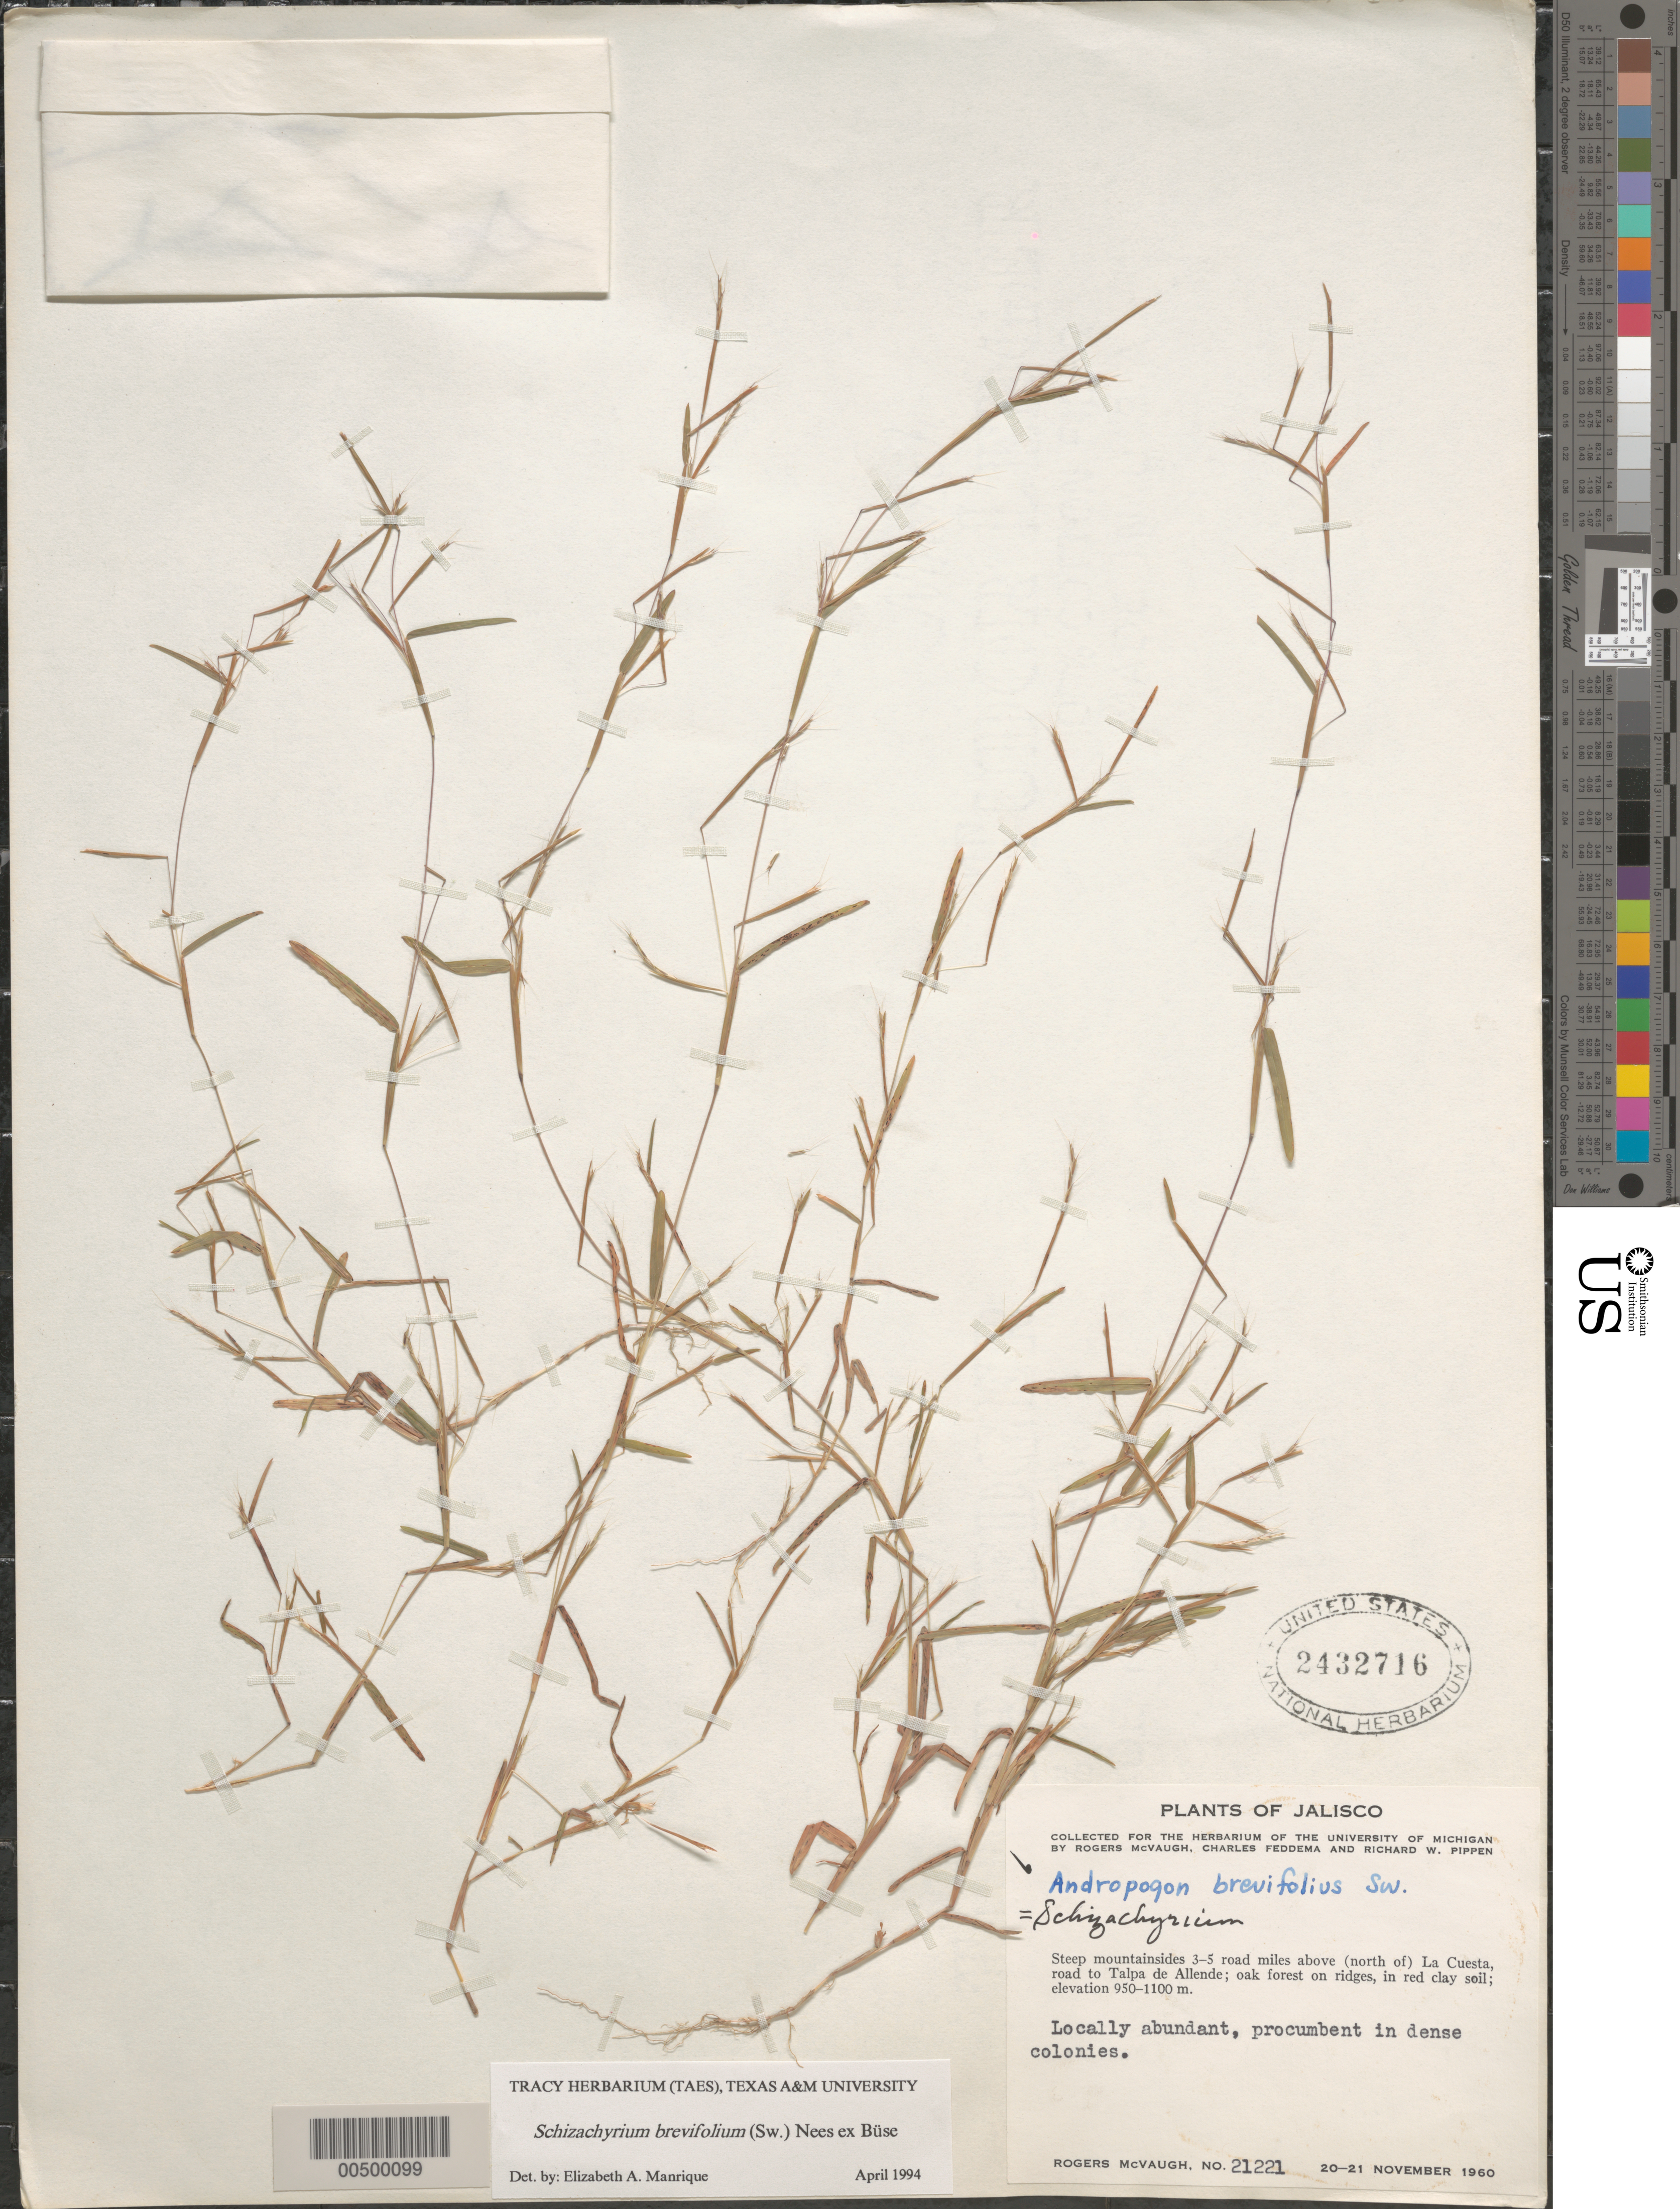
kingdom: Plantae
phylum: Tracheophyta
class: Liliopsida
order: Poales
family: Poaceae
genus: Schizachyrium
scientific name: Schizachyrium brevifolium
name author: (Sw.) Nees ex Büse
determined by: Manrique, E. A.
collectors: R. McVaugh, C. Feddema & R. W. Pippen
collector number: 21221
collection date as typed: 20 Nov 1960 to 21 Nov 1960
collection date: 1960-11-20/1960-11-21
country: Mexico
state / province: Jalisco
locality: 3-5 rd mi above (N of) La Cuesta, rd to Talpa de Allende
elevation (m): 950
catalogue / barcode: US 2432716